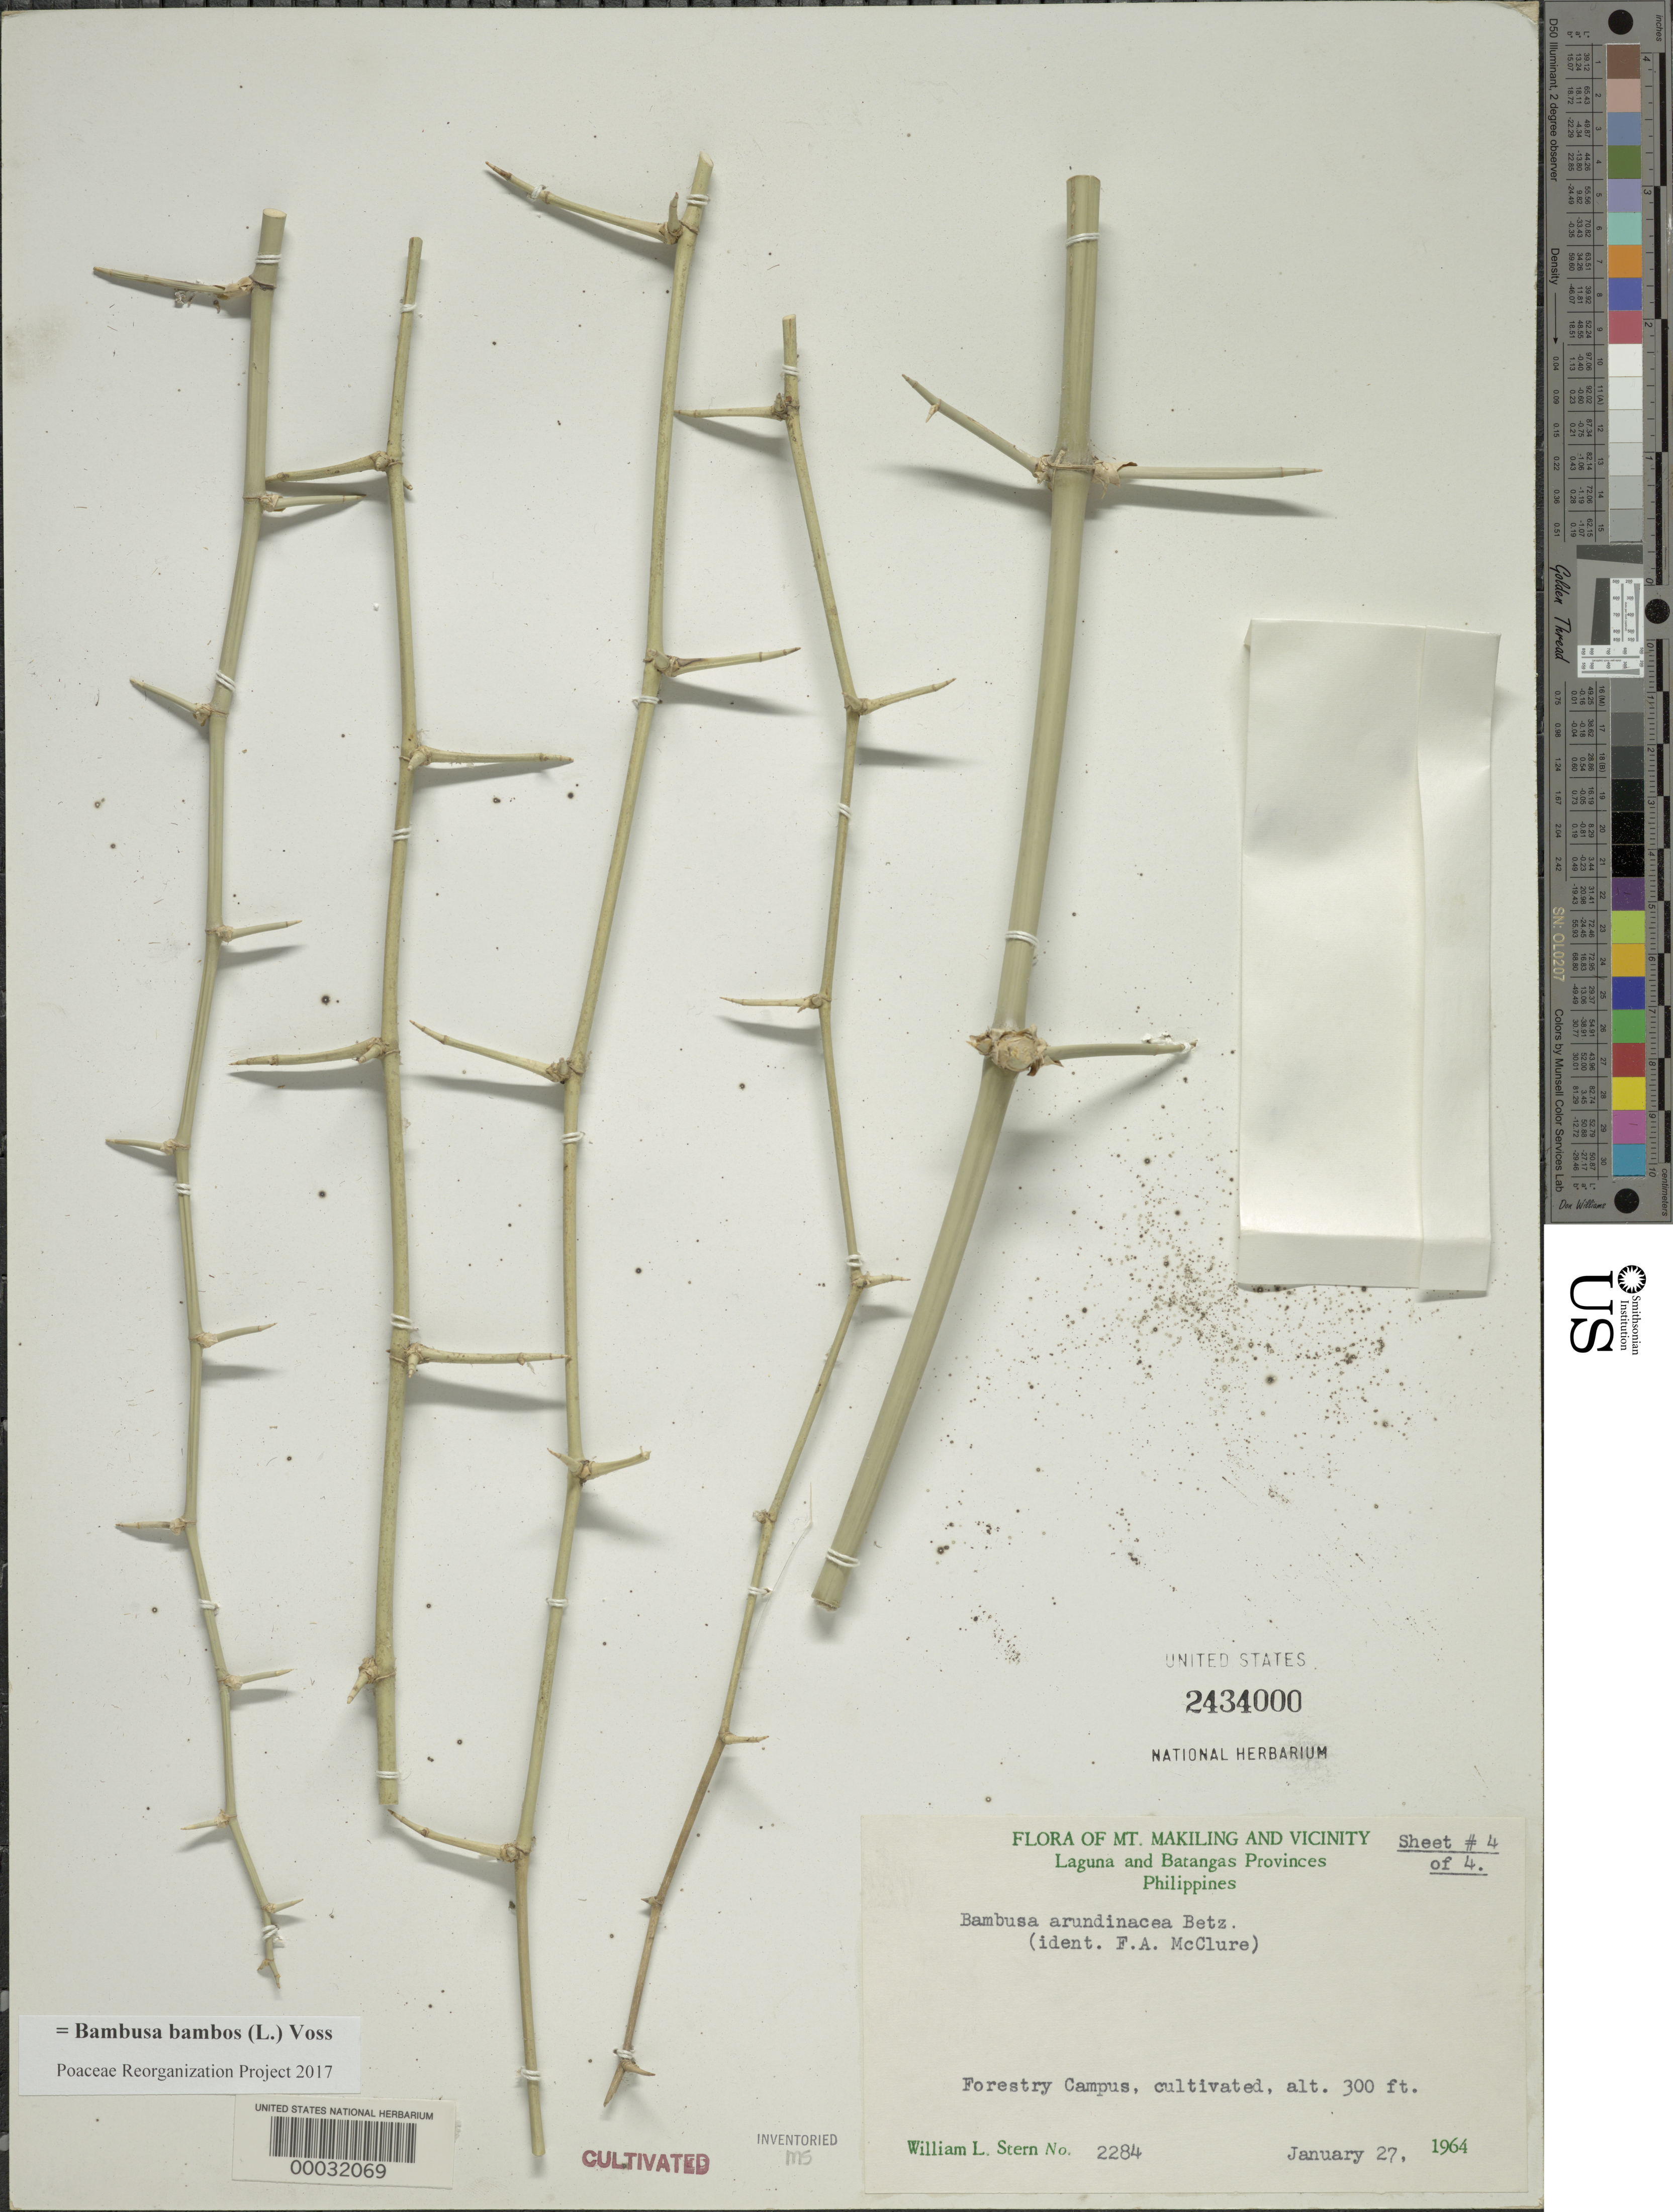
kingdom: Plantae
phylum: Tracheophyta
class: Liliopsida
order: Poales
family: Poaceae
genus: Bambusa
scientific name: Bambusa bambos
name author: (L.) Voss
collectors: W. L. Stern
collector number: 2284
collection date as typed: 27 Jan 1964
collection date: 1964-01-27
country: Philippines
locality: Laguna, baangas, mt. makiling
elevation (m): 92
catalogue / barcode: US 2434000